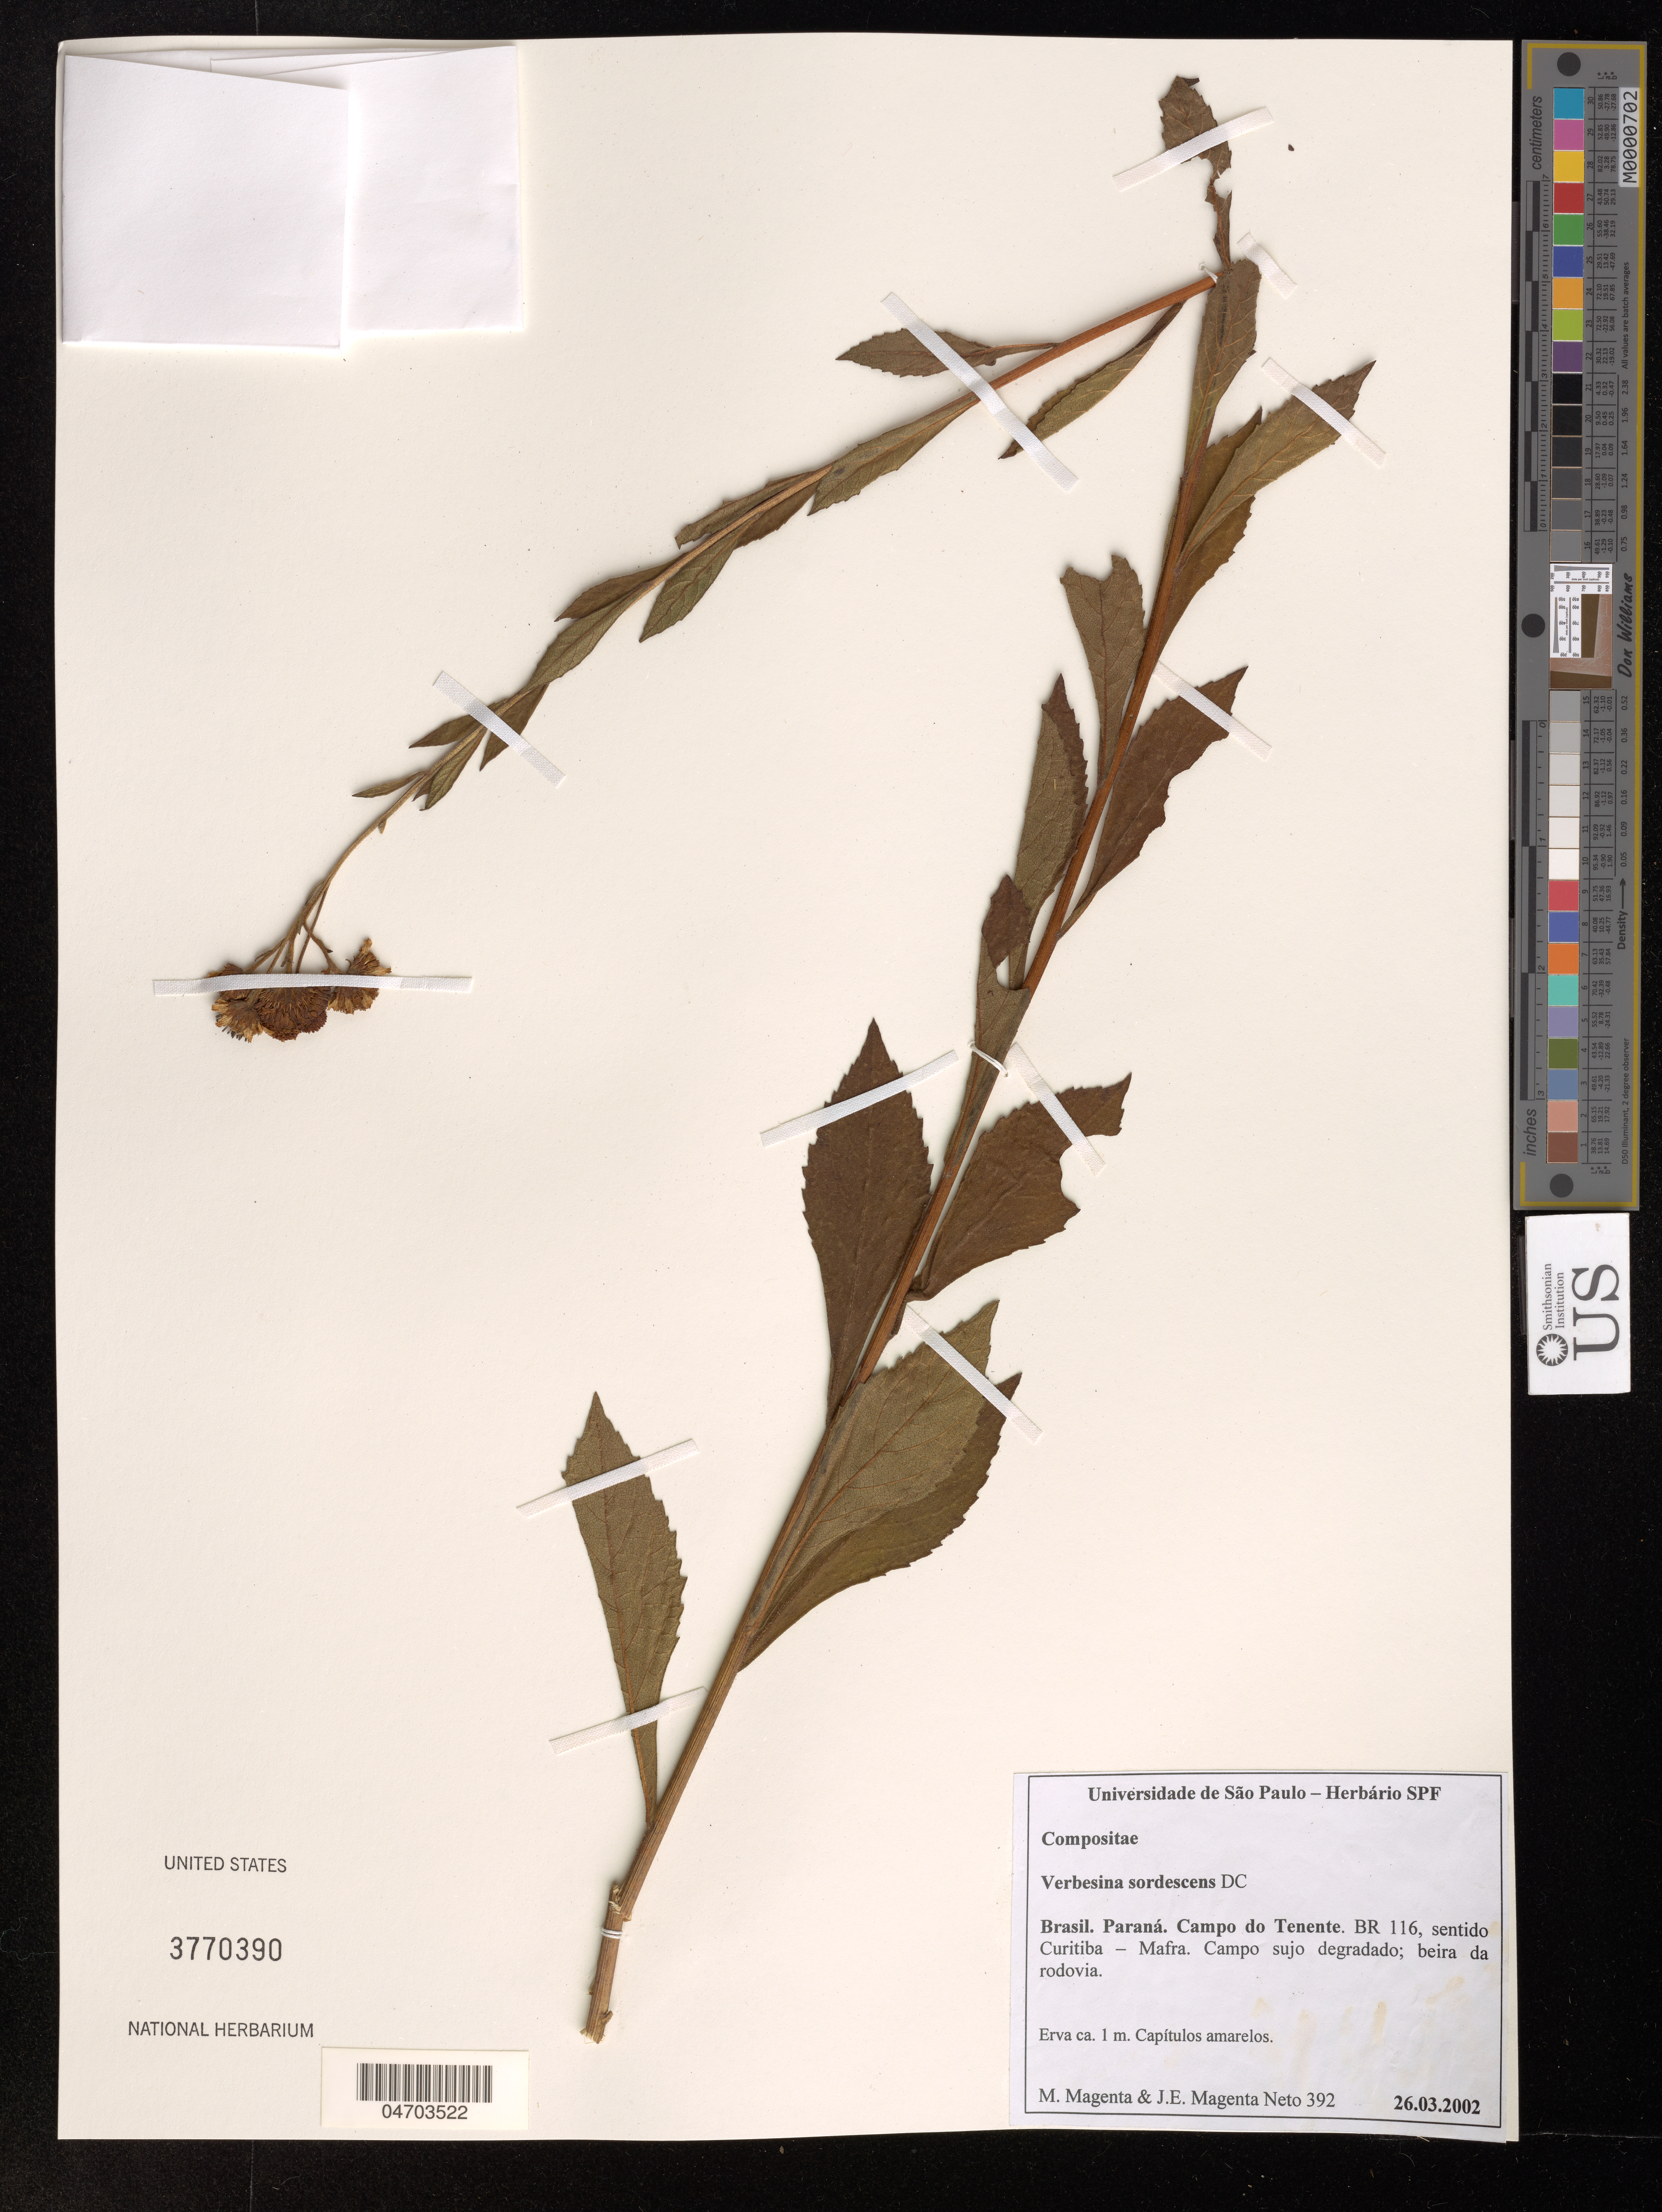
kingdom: Plantae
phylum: Tracheophyta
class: Magnoliopsida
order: Asterales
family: Asteraceae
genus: Verbesina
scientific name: Verbesina sordescens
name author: DC.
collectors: M. Magenta & J. Magenta Neto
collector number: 392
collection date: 2002-03-26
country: Brazil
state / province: Paraná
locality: Campo do Tenente. BR 116, sentido Curitiba - Mafra.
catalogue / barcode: US 3770390